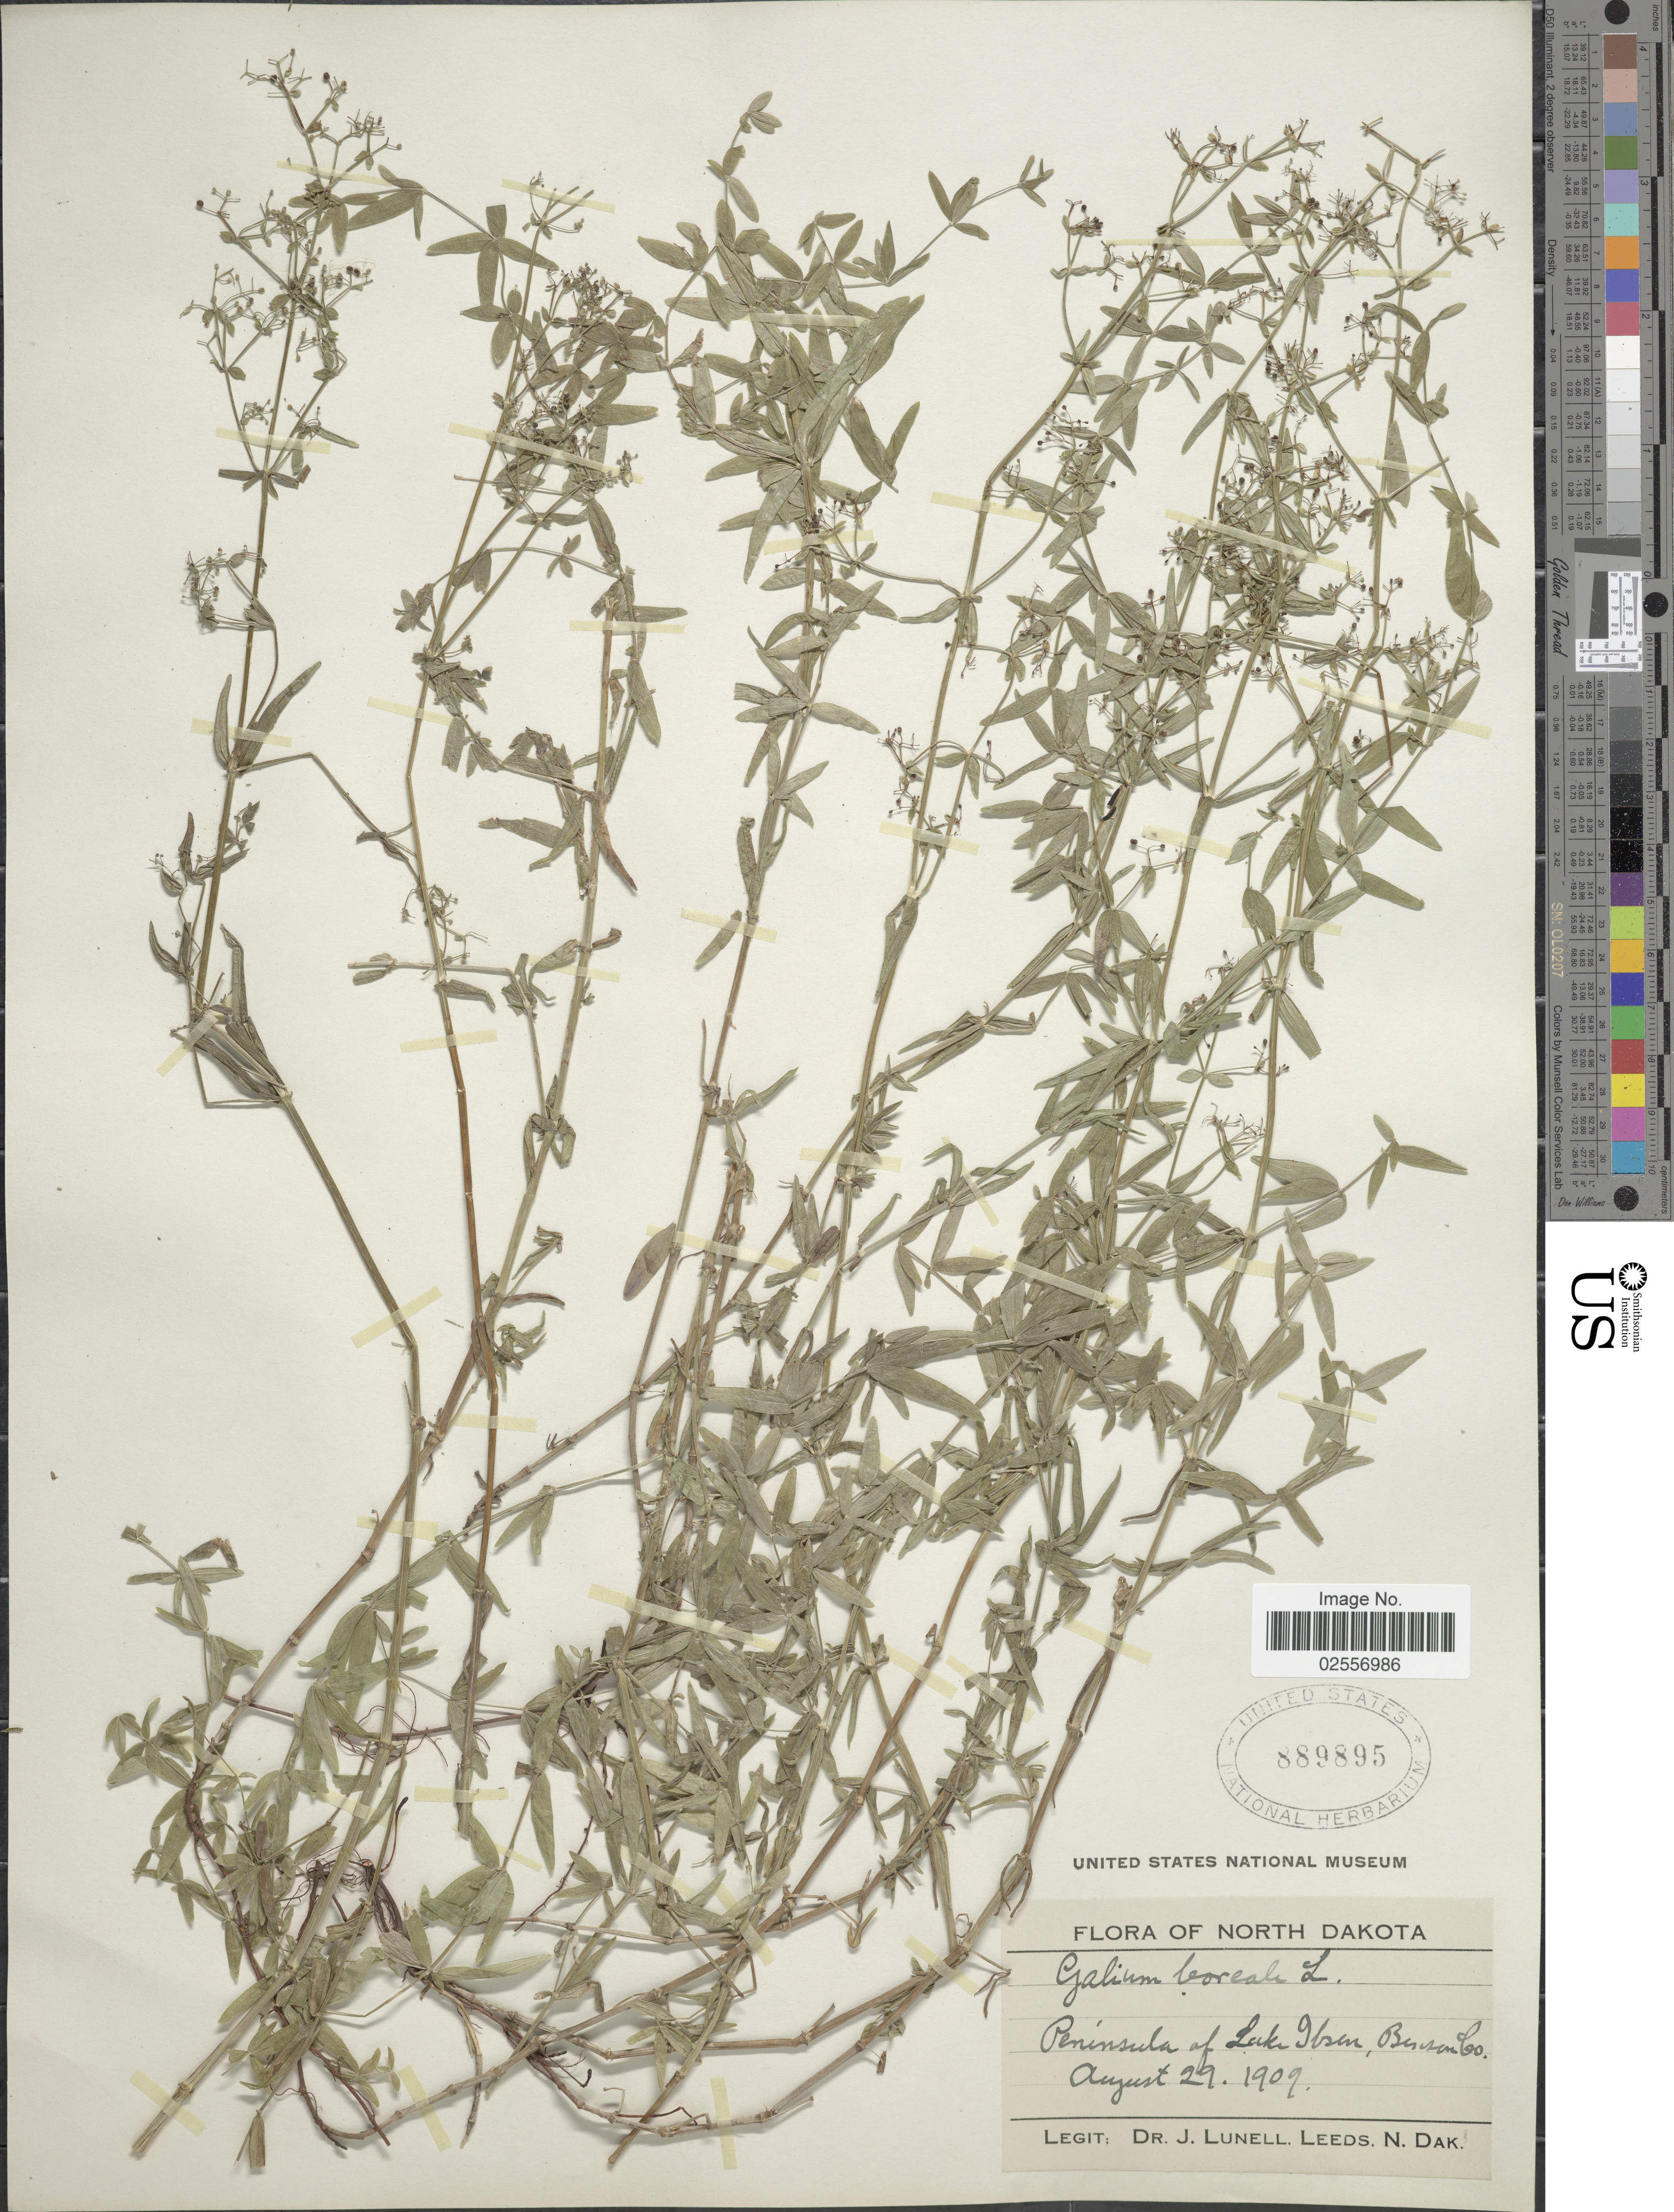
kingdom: Plantae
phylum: Tracheophyta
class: Magnoliopsida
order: Gentianales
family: Rubiaceae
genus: Galium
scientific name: Galium boreale L.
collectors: J. Lunell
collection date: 1909-08-29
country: United States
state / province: North Dakota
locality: Peninsula of Lake Ibsen, Benson Co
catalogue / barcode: US 889895